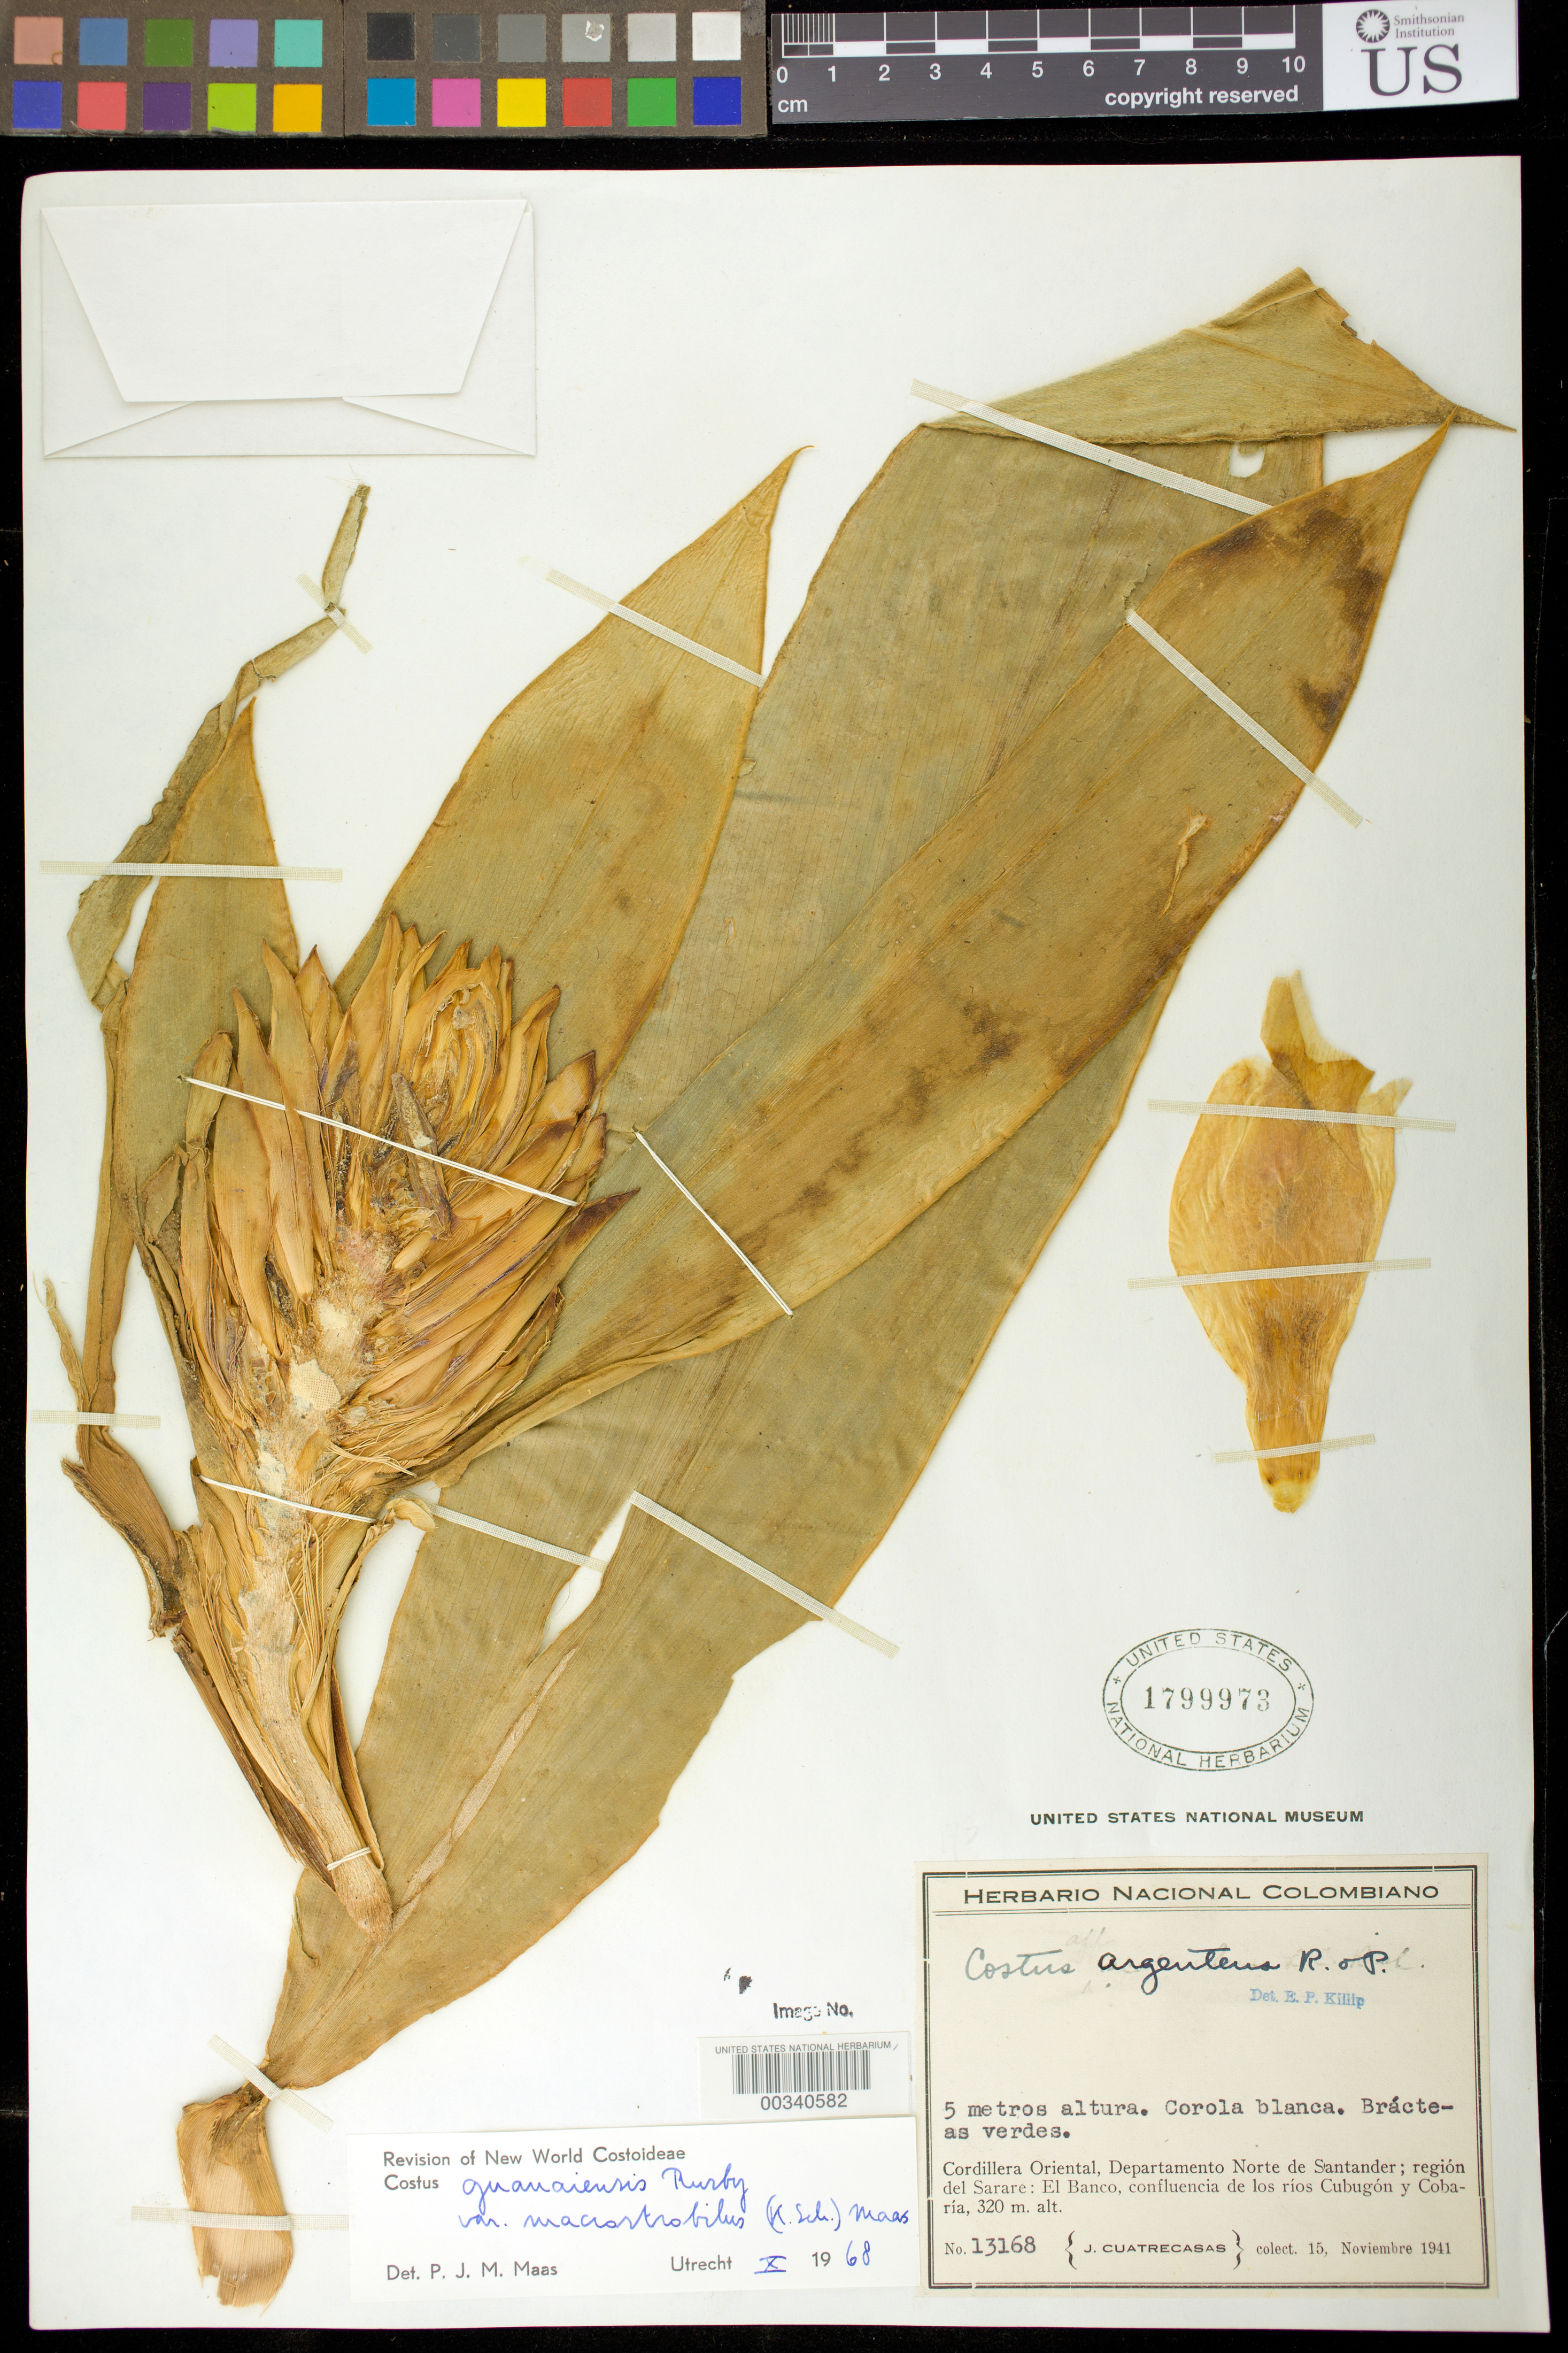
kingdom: Plantae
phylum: Tracheophyta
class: Liliopsida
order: Zingiberales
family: Costaceae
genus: Costus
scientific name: Costus guanaiensis var. macrostrobilis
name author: (K. Schum.) Maas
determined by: Maas, Paul J. M.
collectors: J. Cuatrecasas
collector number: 13168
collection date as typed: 15 Nov 1941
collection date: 1941-11-15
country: Colombia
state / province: Norte de Santander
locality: Cordillera Oriental; region del Sarare; el Banco, confluence of Rios Cubugon and Cobaria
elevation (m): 320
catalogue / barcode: US 1799973